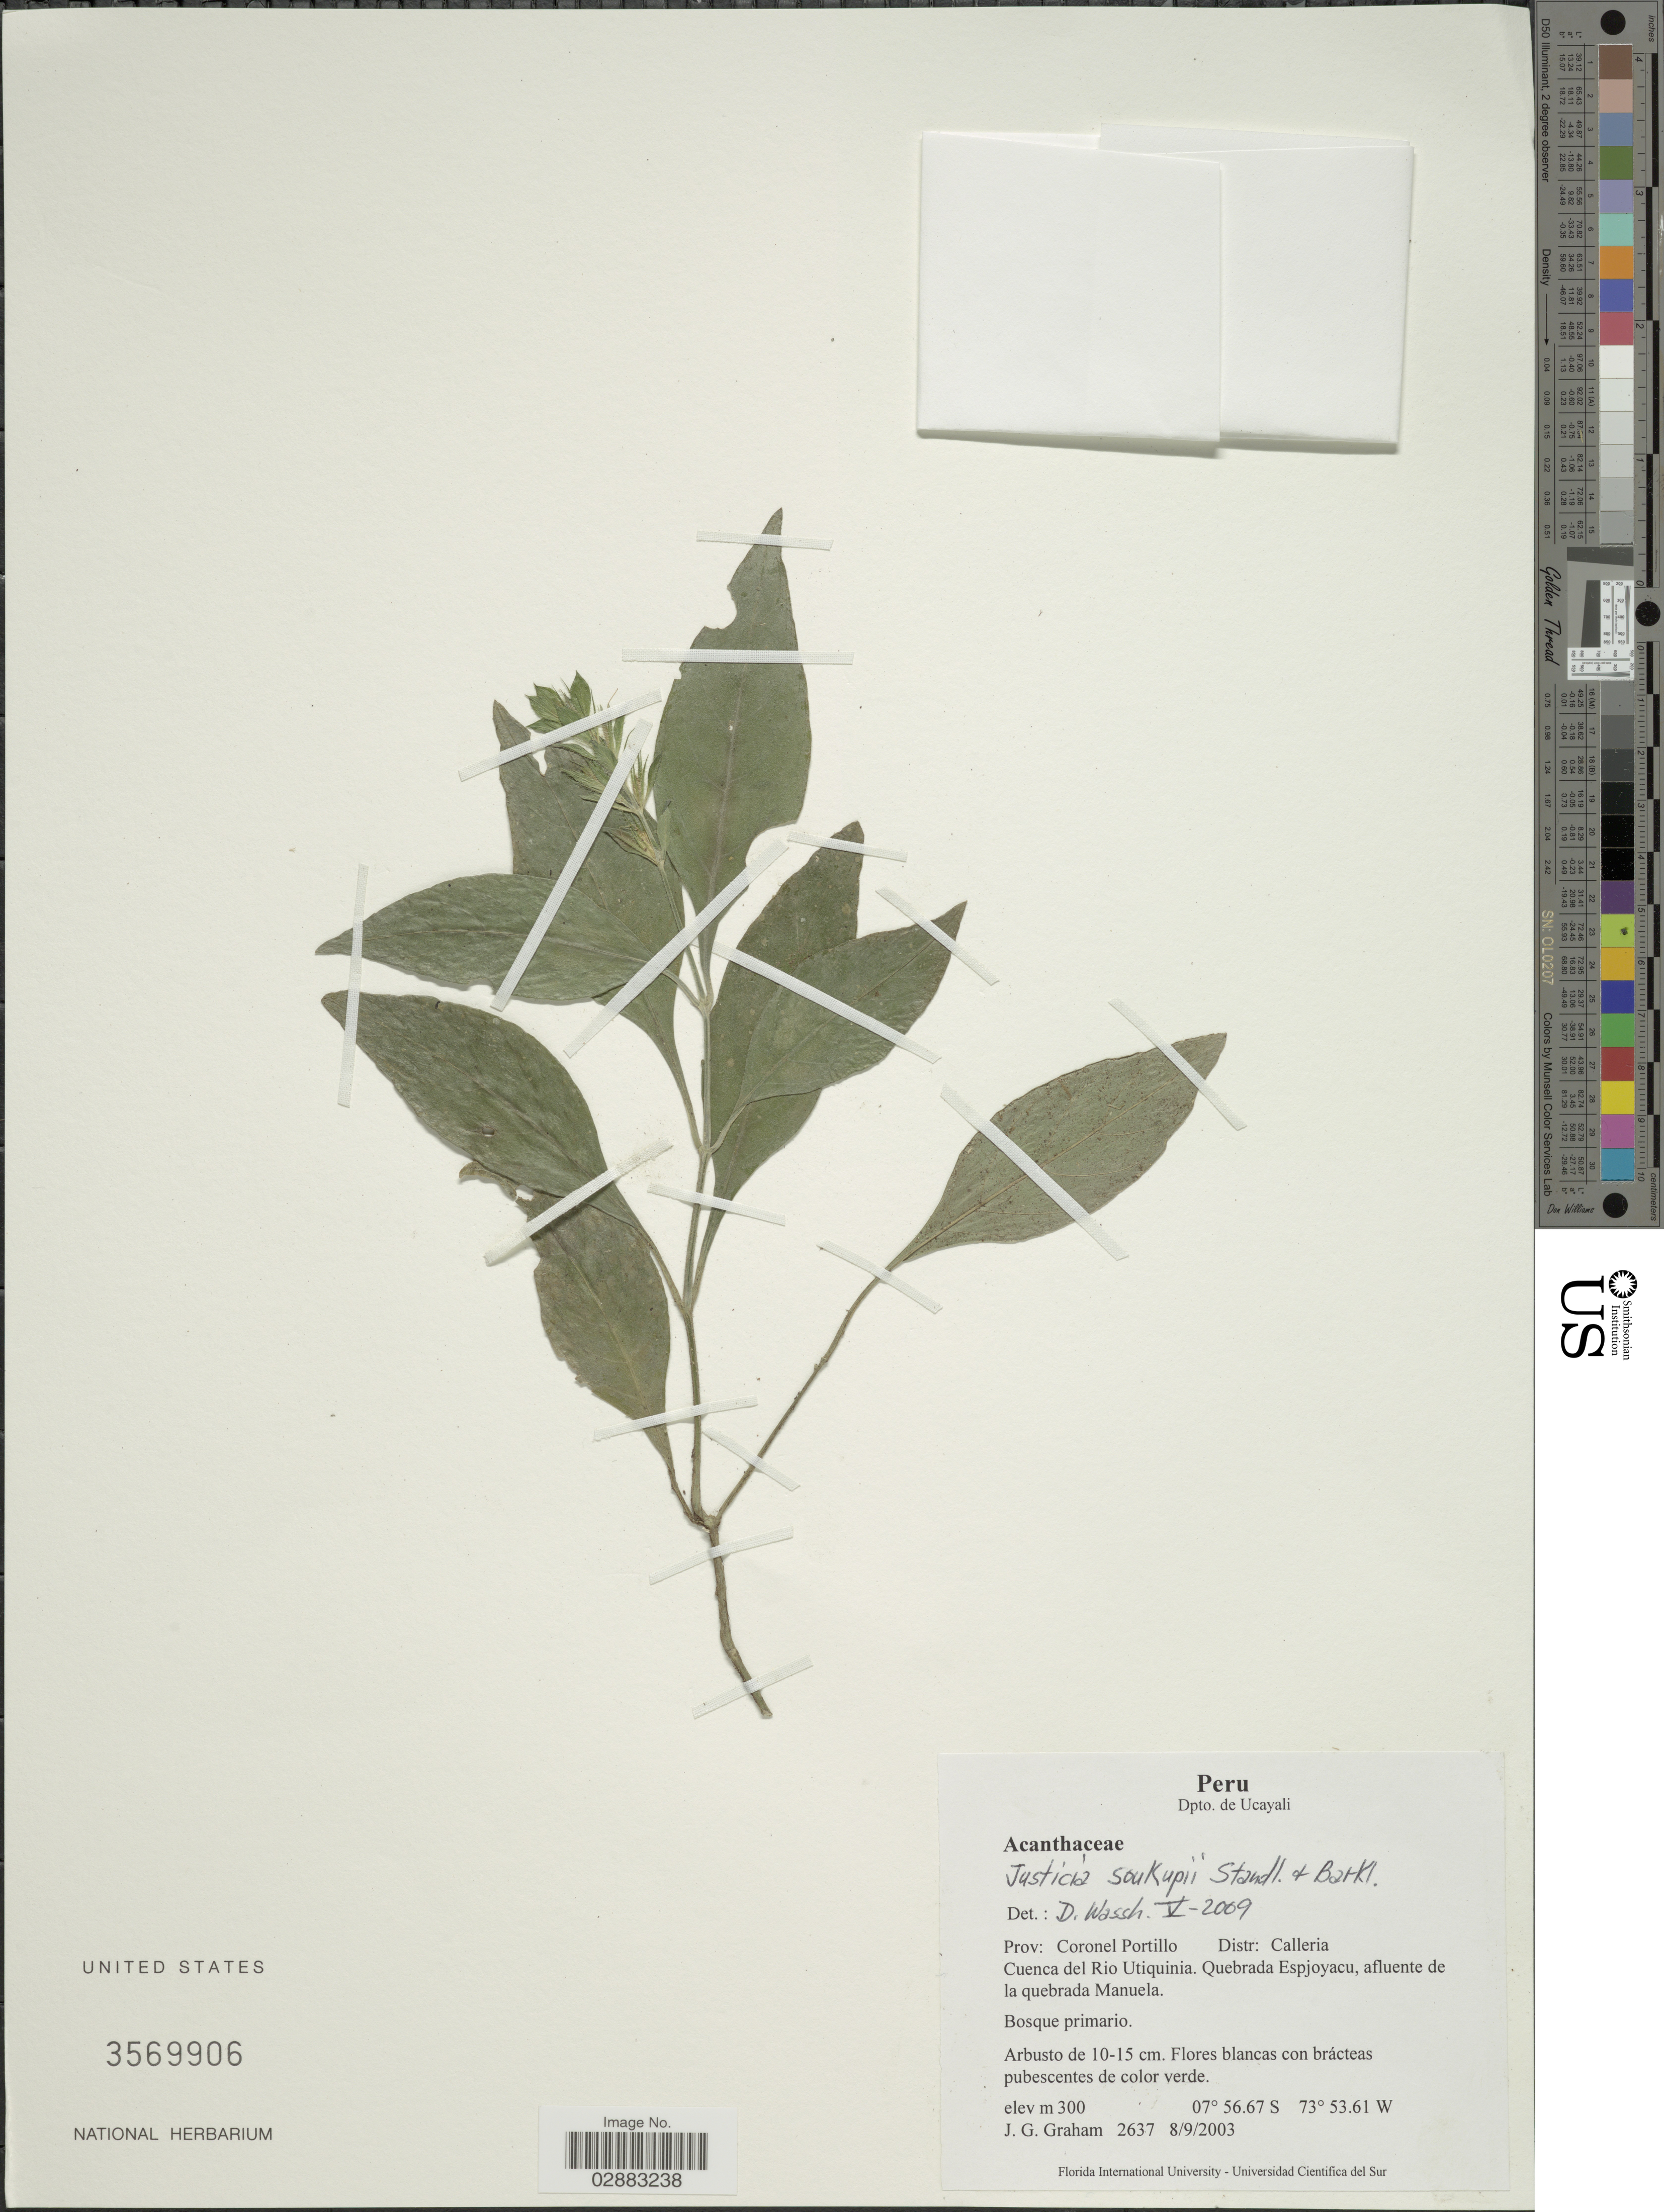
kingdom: Plantae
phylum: Tracheophyta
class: Magnoliopsida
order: Lamiales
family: Acanthaceae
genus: Justicia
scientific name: Justicia soukupii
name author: (Standl. & F.A. Barkley) V.A.W. Graham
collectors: J. Graham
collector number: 2637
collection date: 2003-09-08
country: Peru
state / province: Ucayali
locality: Dpto. de Ucayali. Prov: Coronel Portillo. Distr: Calleria. Cuenca del Rio Utiquinia. Quebrada Espjoyacu, afluente de la quebrada Manuela.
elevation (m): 300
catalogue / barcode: US 3569906